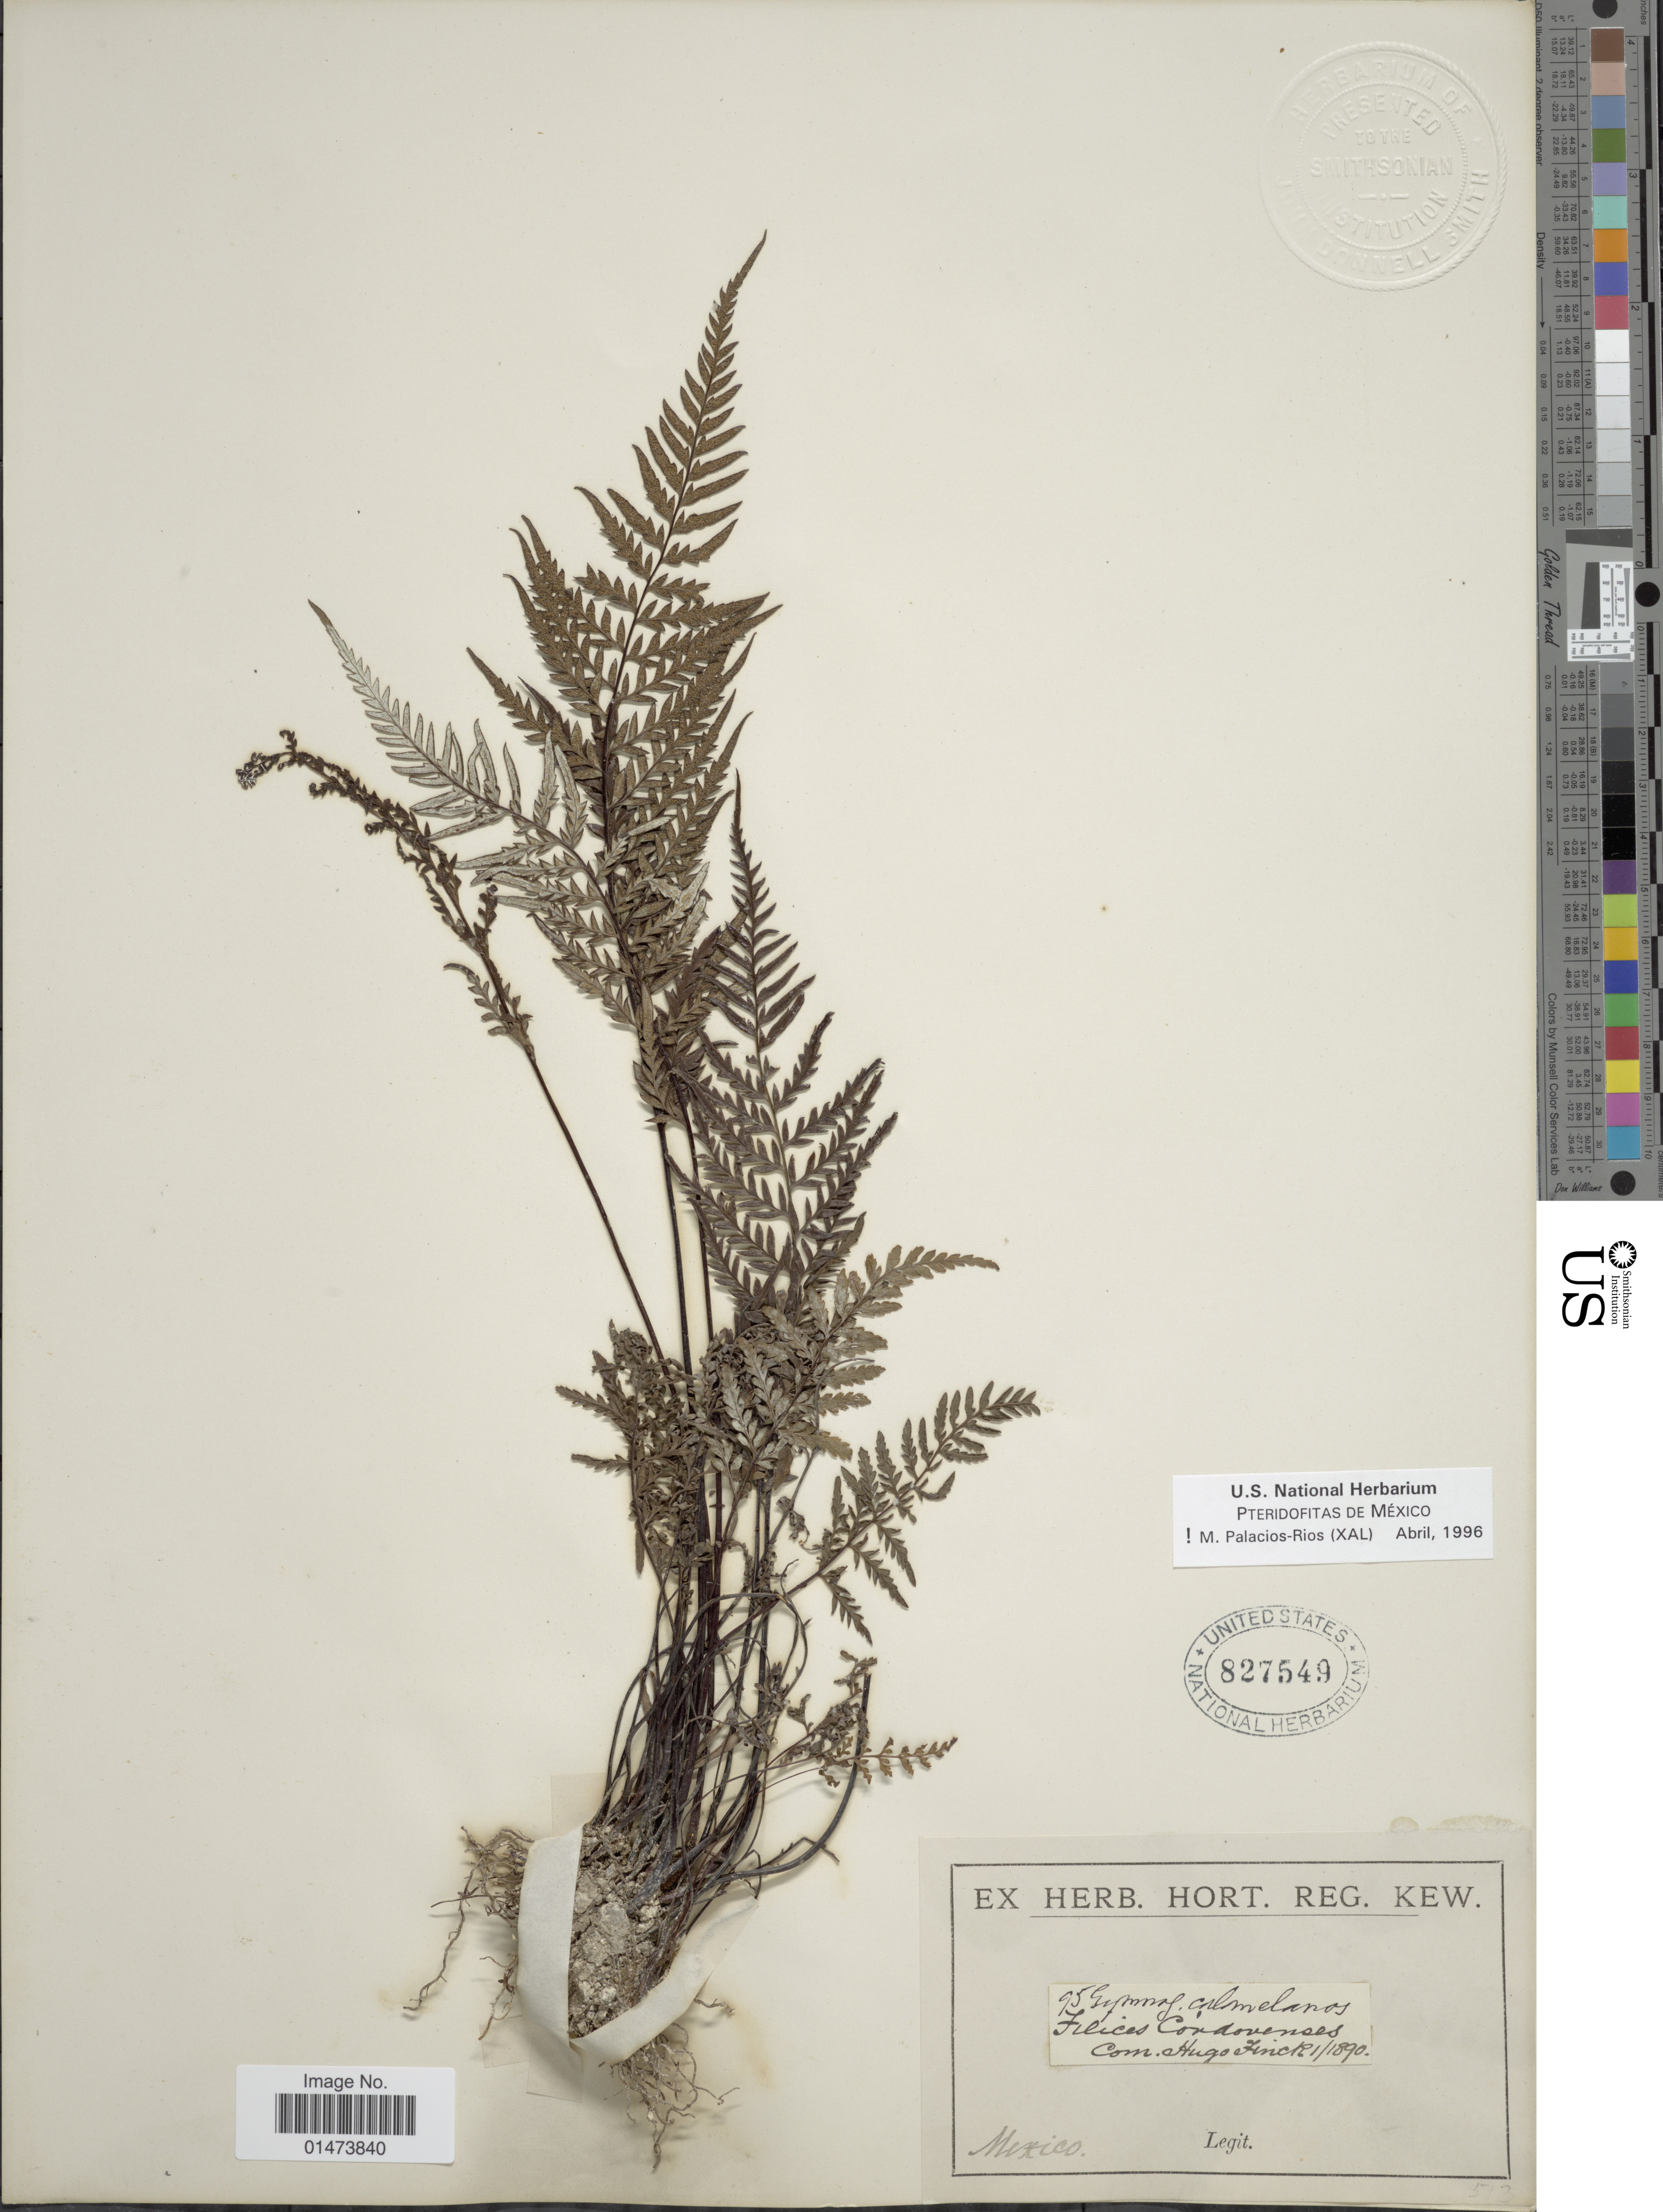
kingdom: Plantae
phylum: Tracheophyta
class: Polypodiopsida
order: Polypodiales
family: Pteridaceae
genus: Pityrogramma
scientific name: Pityrogramma calomelanos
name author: (L.) Link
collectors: ex herb. Hort. Reg. Kew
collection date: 1890-01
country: Mexico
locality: Filices Cordovenses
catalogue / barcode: US 827549